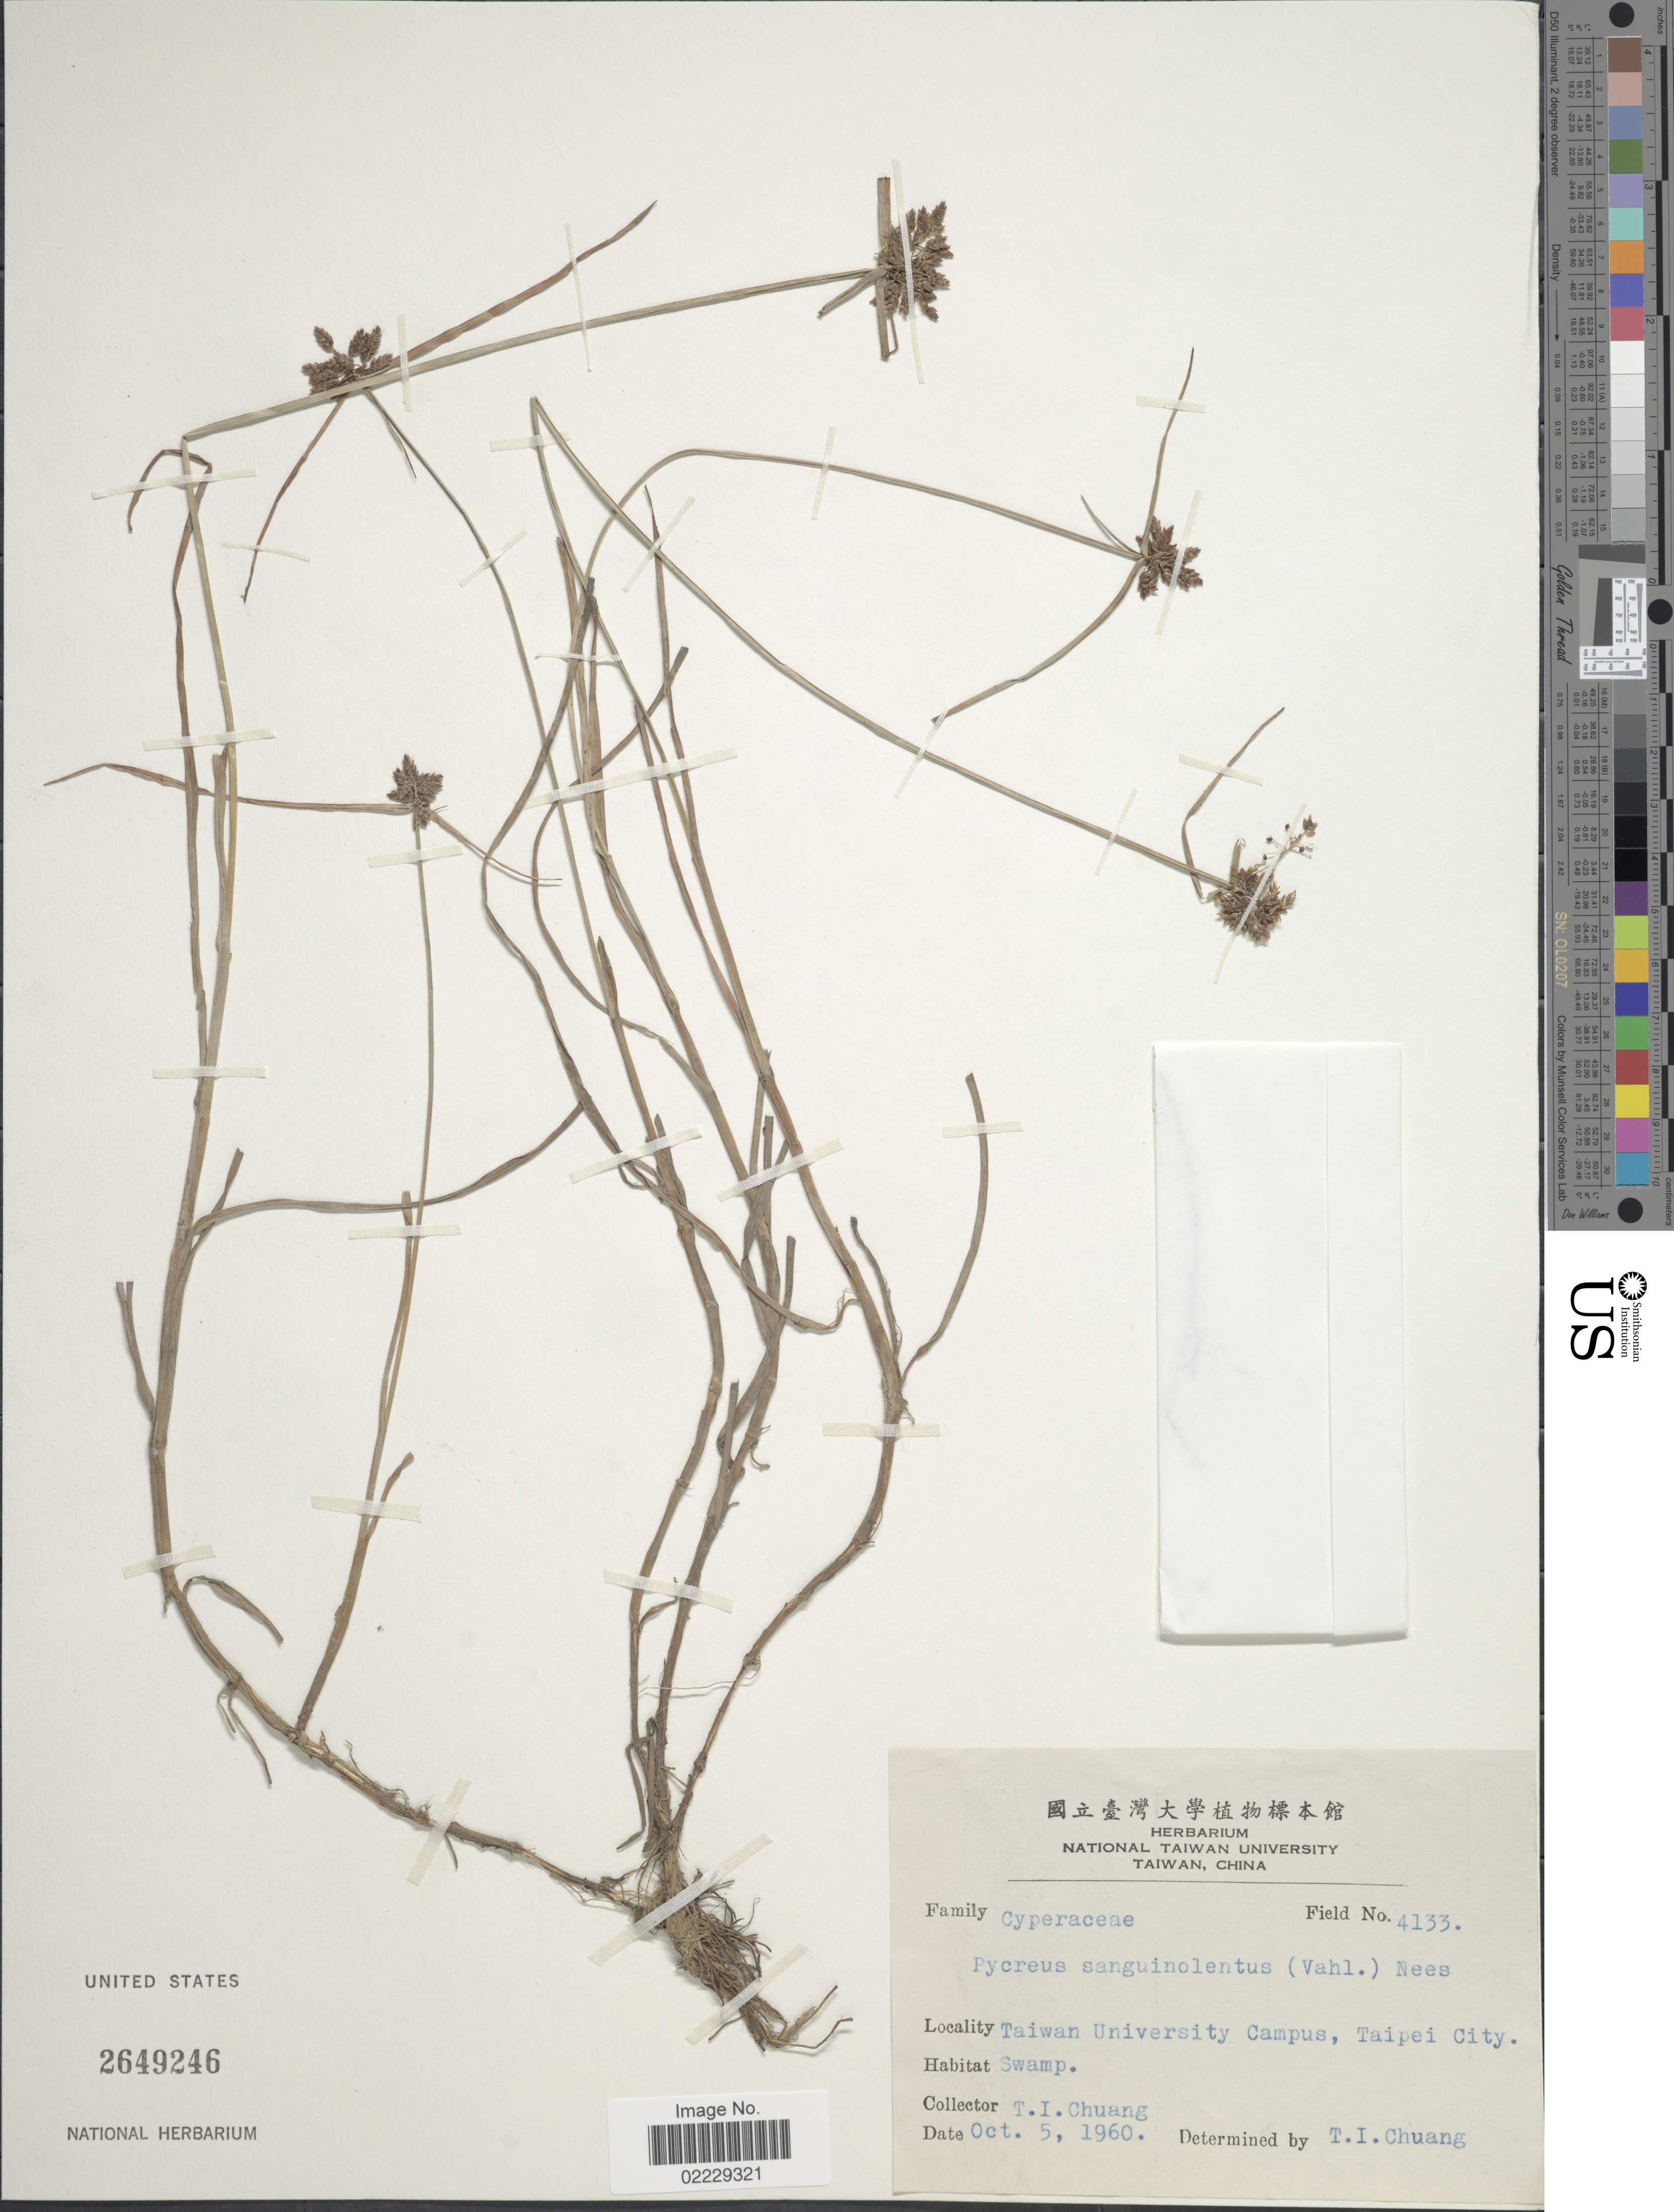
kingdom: Plantae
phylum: Tracheophyta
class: Liliopsida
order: Poales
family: Cyperaceae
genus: Cyperus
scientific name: Cyperus sanguinolentus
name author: Vahl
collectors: T. Chuang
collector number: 4133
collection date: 1960-10-05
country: Taiwan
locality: Taiwan University Campus, Taipei City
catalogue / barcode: US 2649246